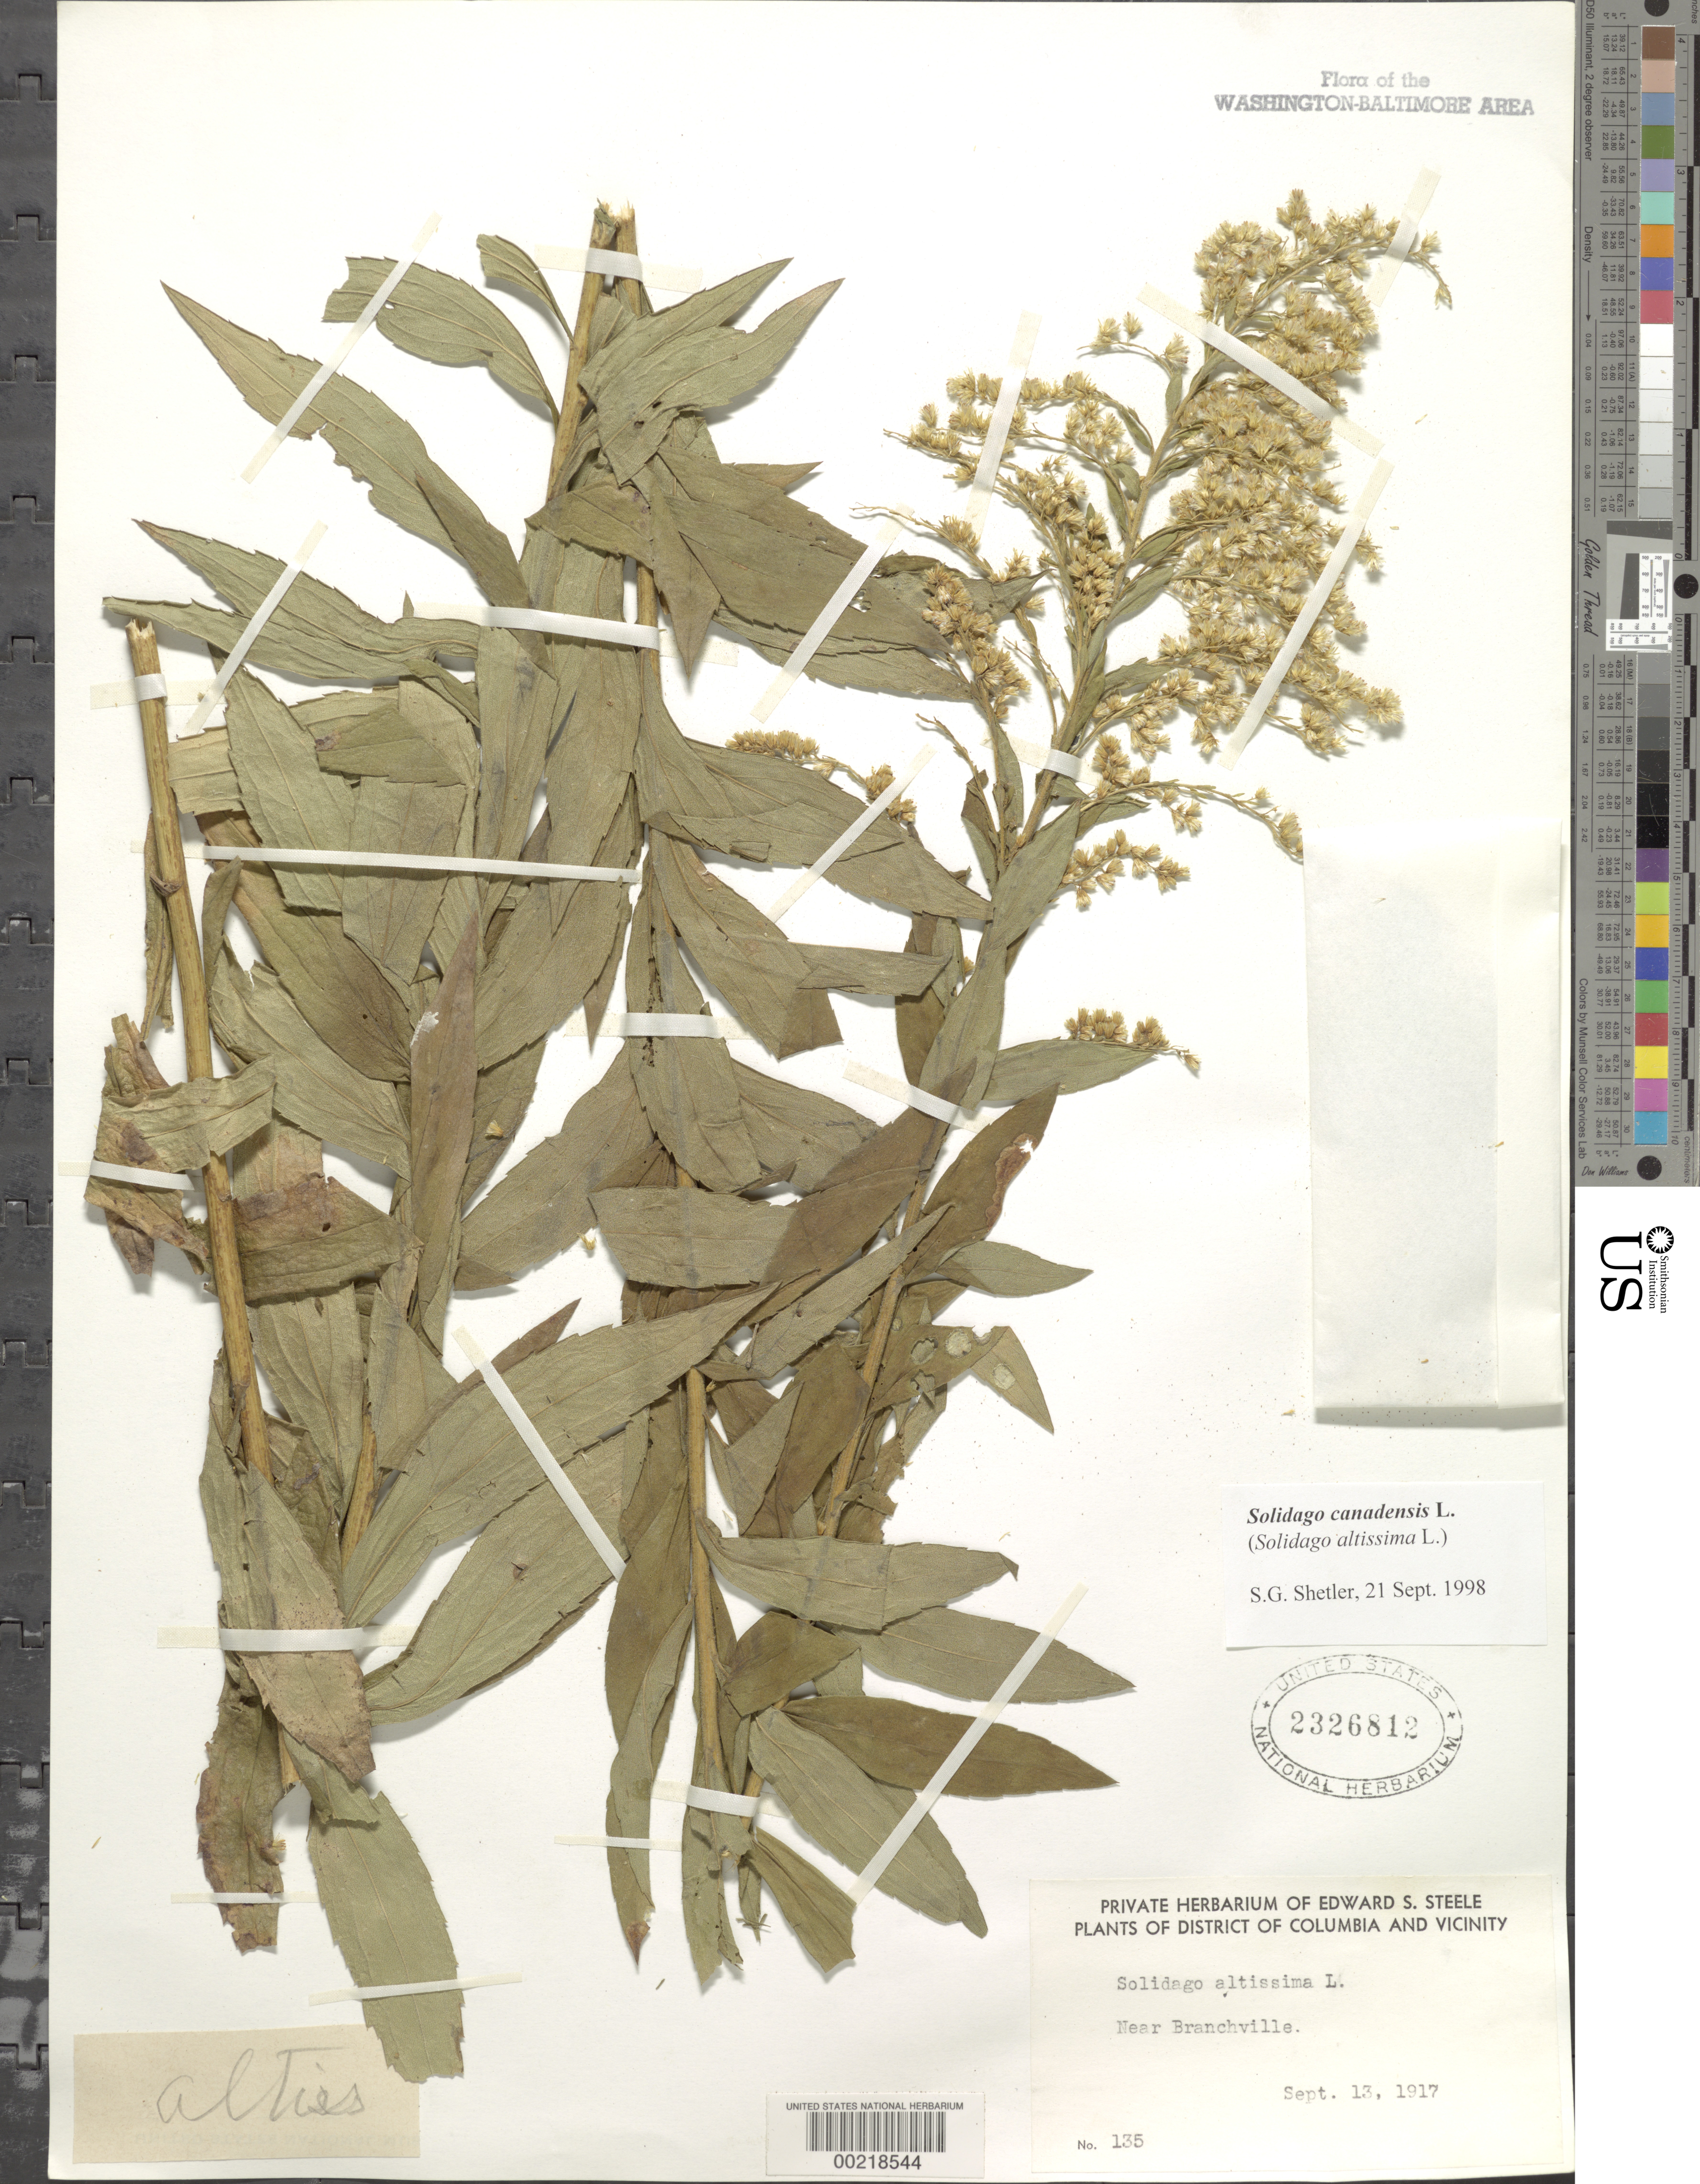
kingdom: Plantae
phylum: Tracheophyta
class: Magnoliopsida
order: Asterales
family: Asteraceae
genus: Solidago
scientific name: Solidago canadensis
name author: L.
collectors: E. Steele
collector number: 135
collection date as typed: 13 Sep 1917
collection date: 1917-09-13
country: United States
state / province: Maryland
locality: Near Branchville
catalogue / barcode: US 2326812